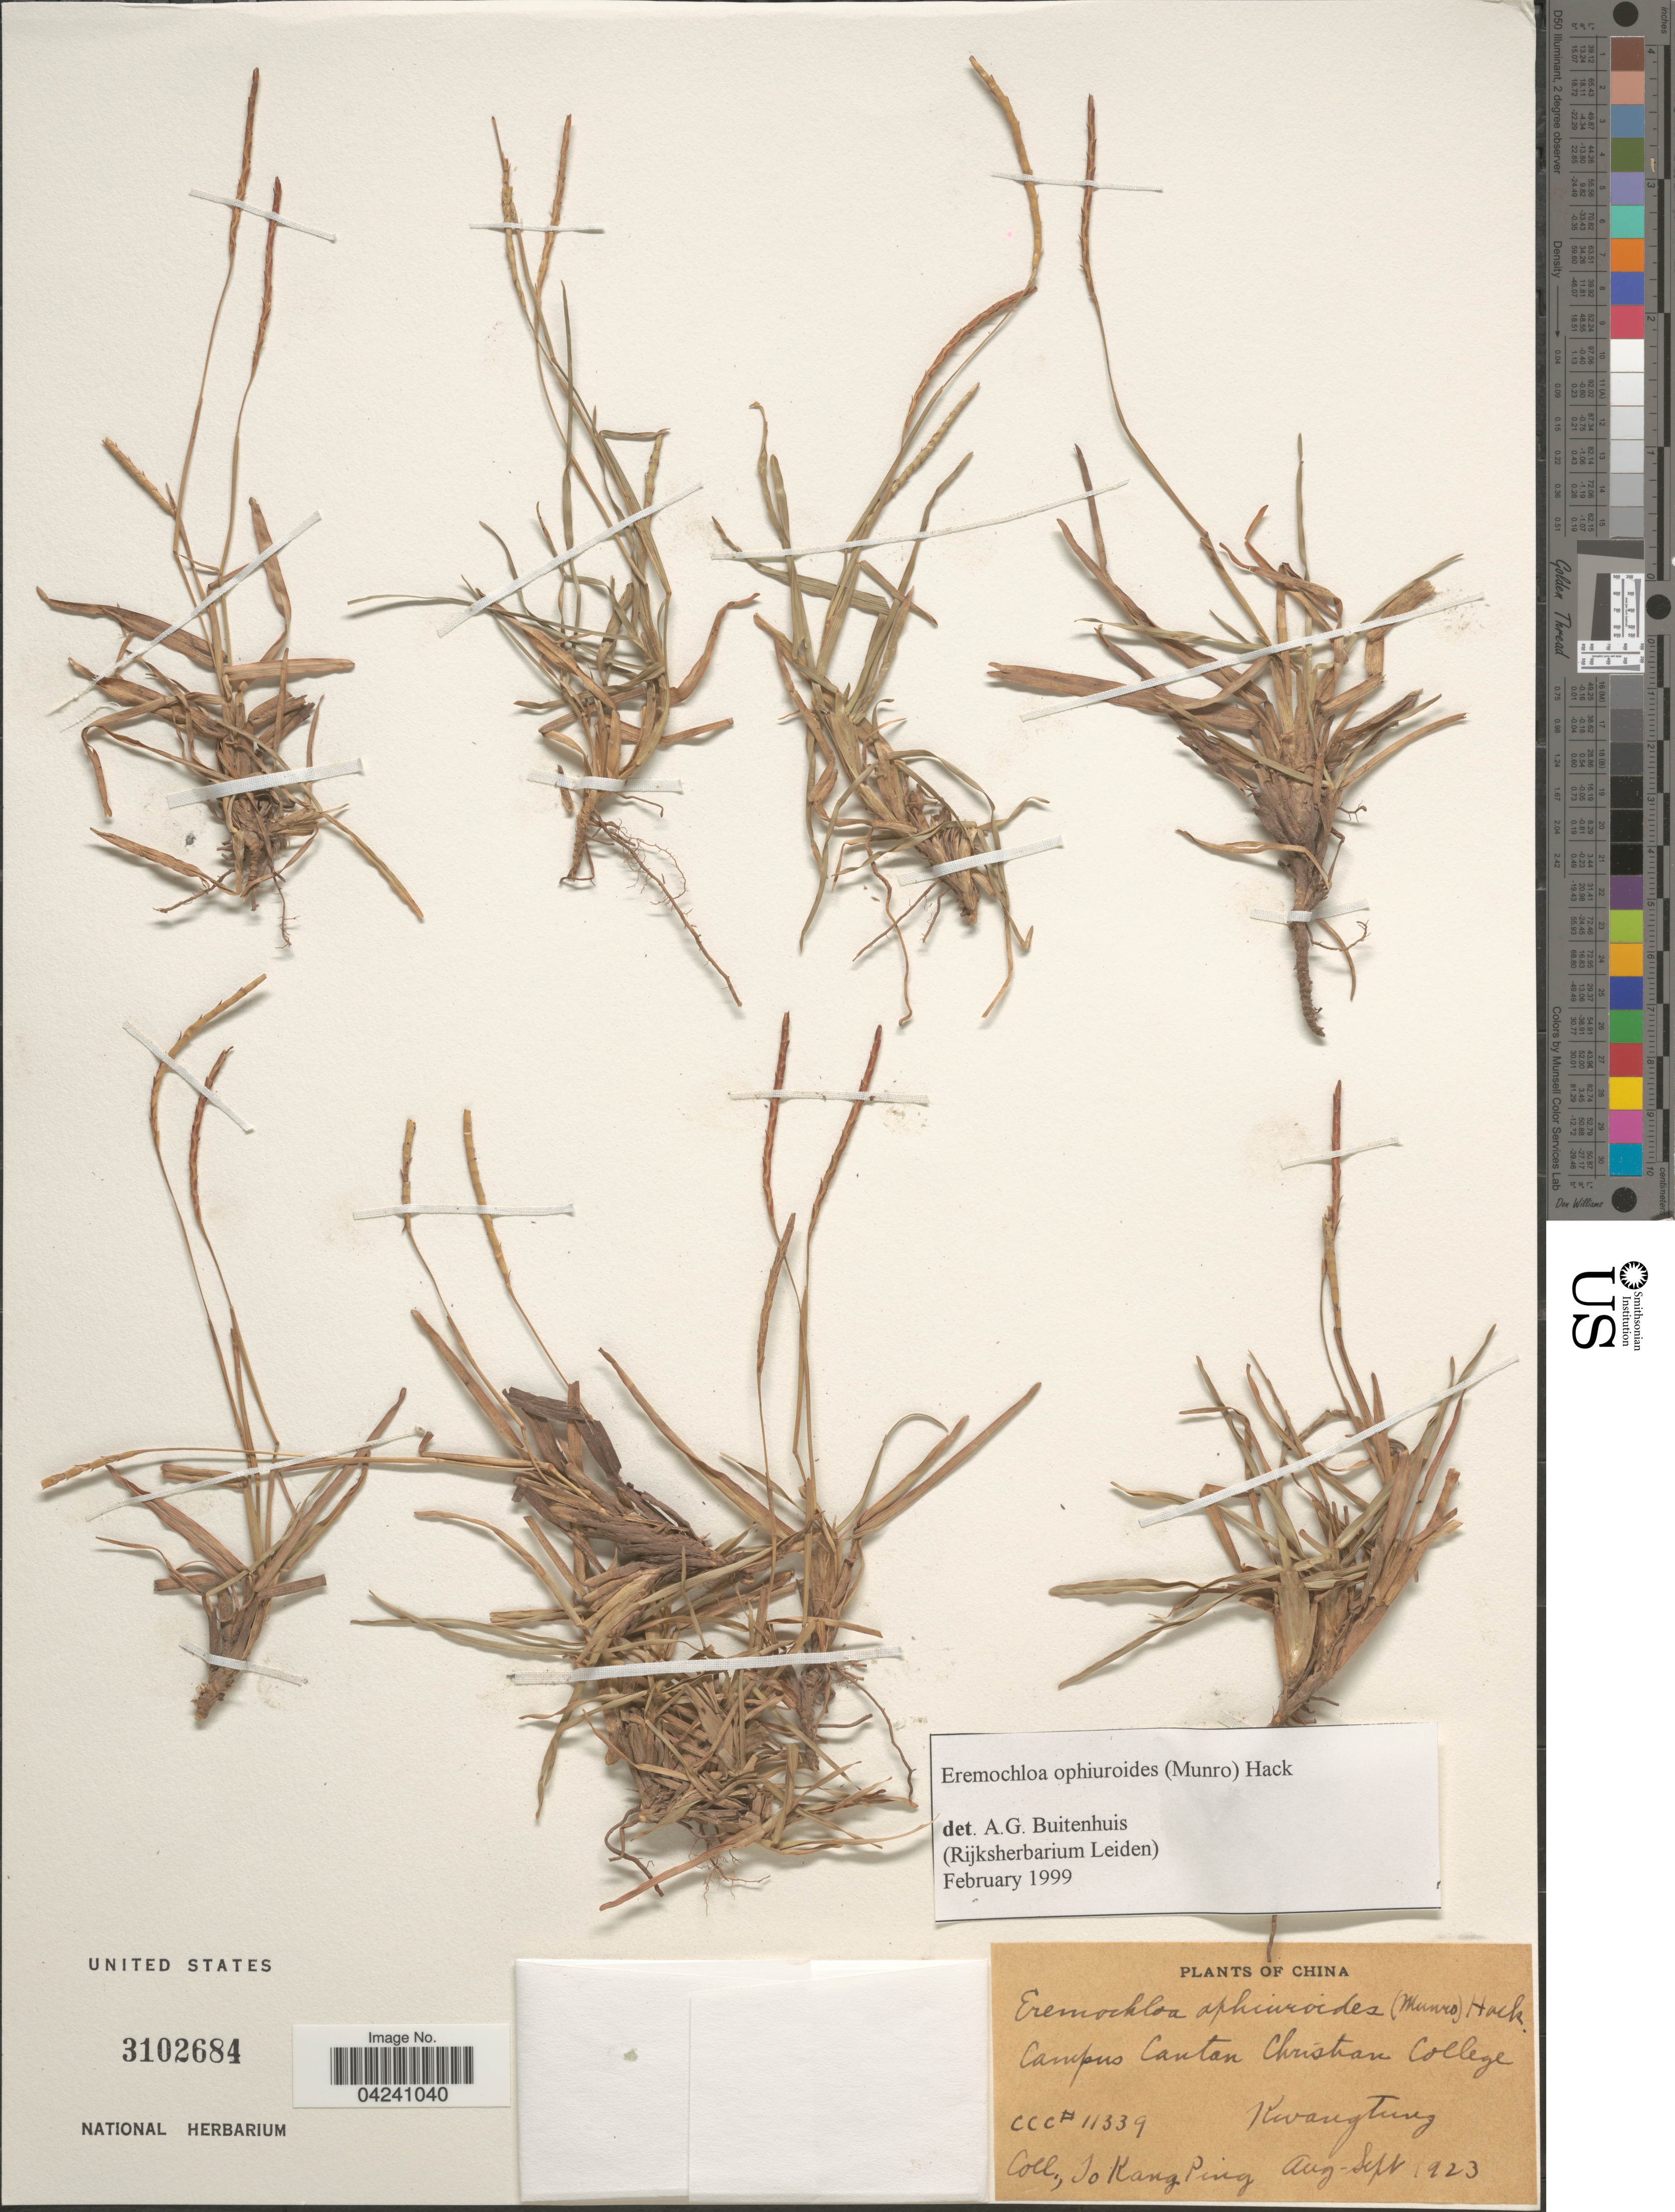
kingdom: Plantae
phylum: Tracheophyta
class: Liliopsida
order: Poales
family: Poaceae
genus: Eremochloa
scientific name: Eremochloa ophiuroides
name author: (Munro) Hack.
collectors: T. Ping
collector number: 11339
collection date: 1923-08/1923-09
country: China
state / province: Guangdong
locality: Campus Canton Christian College. Kwangtung.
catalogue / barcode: US 3102684